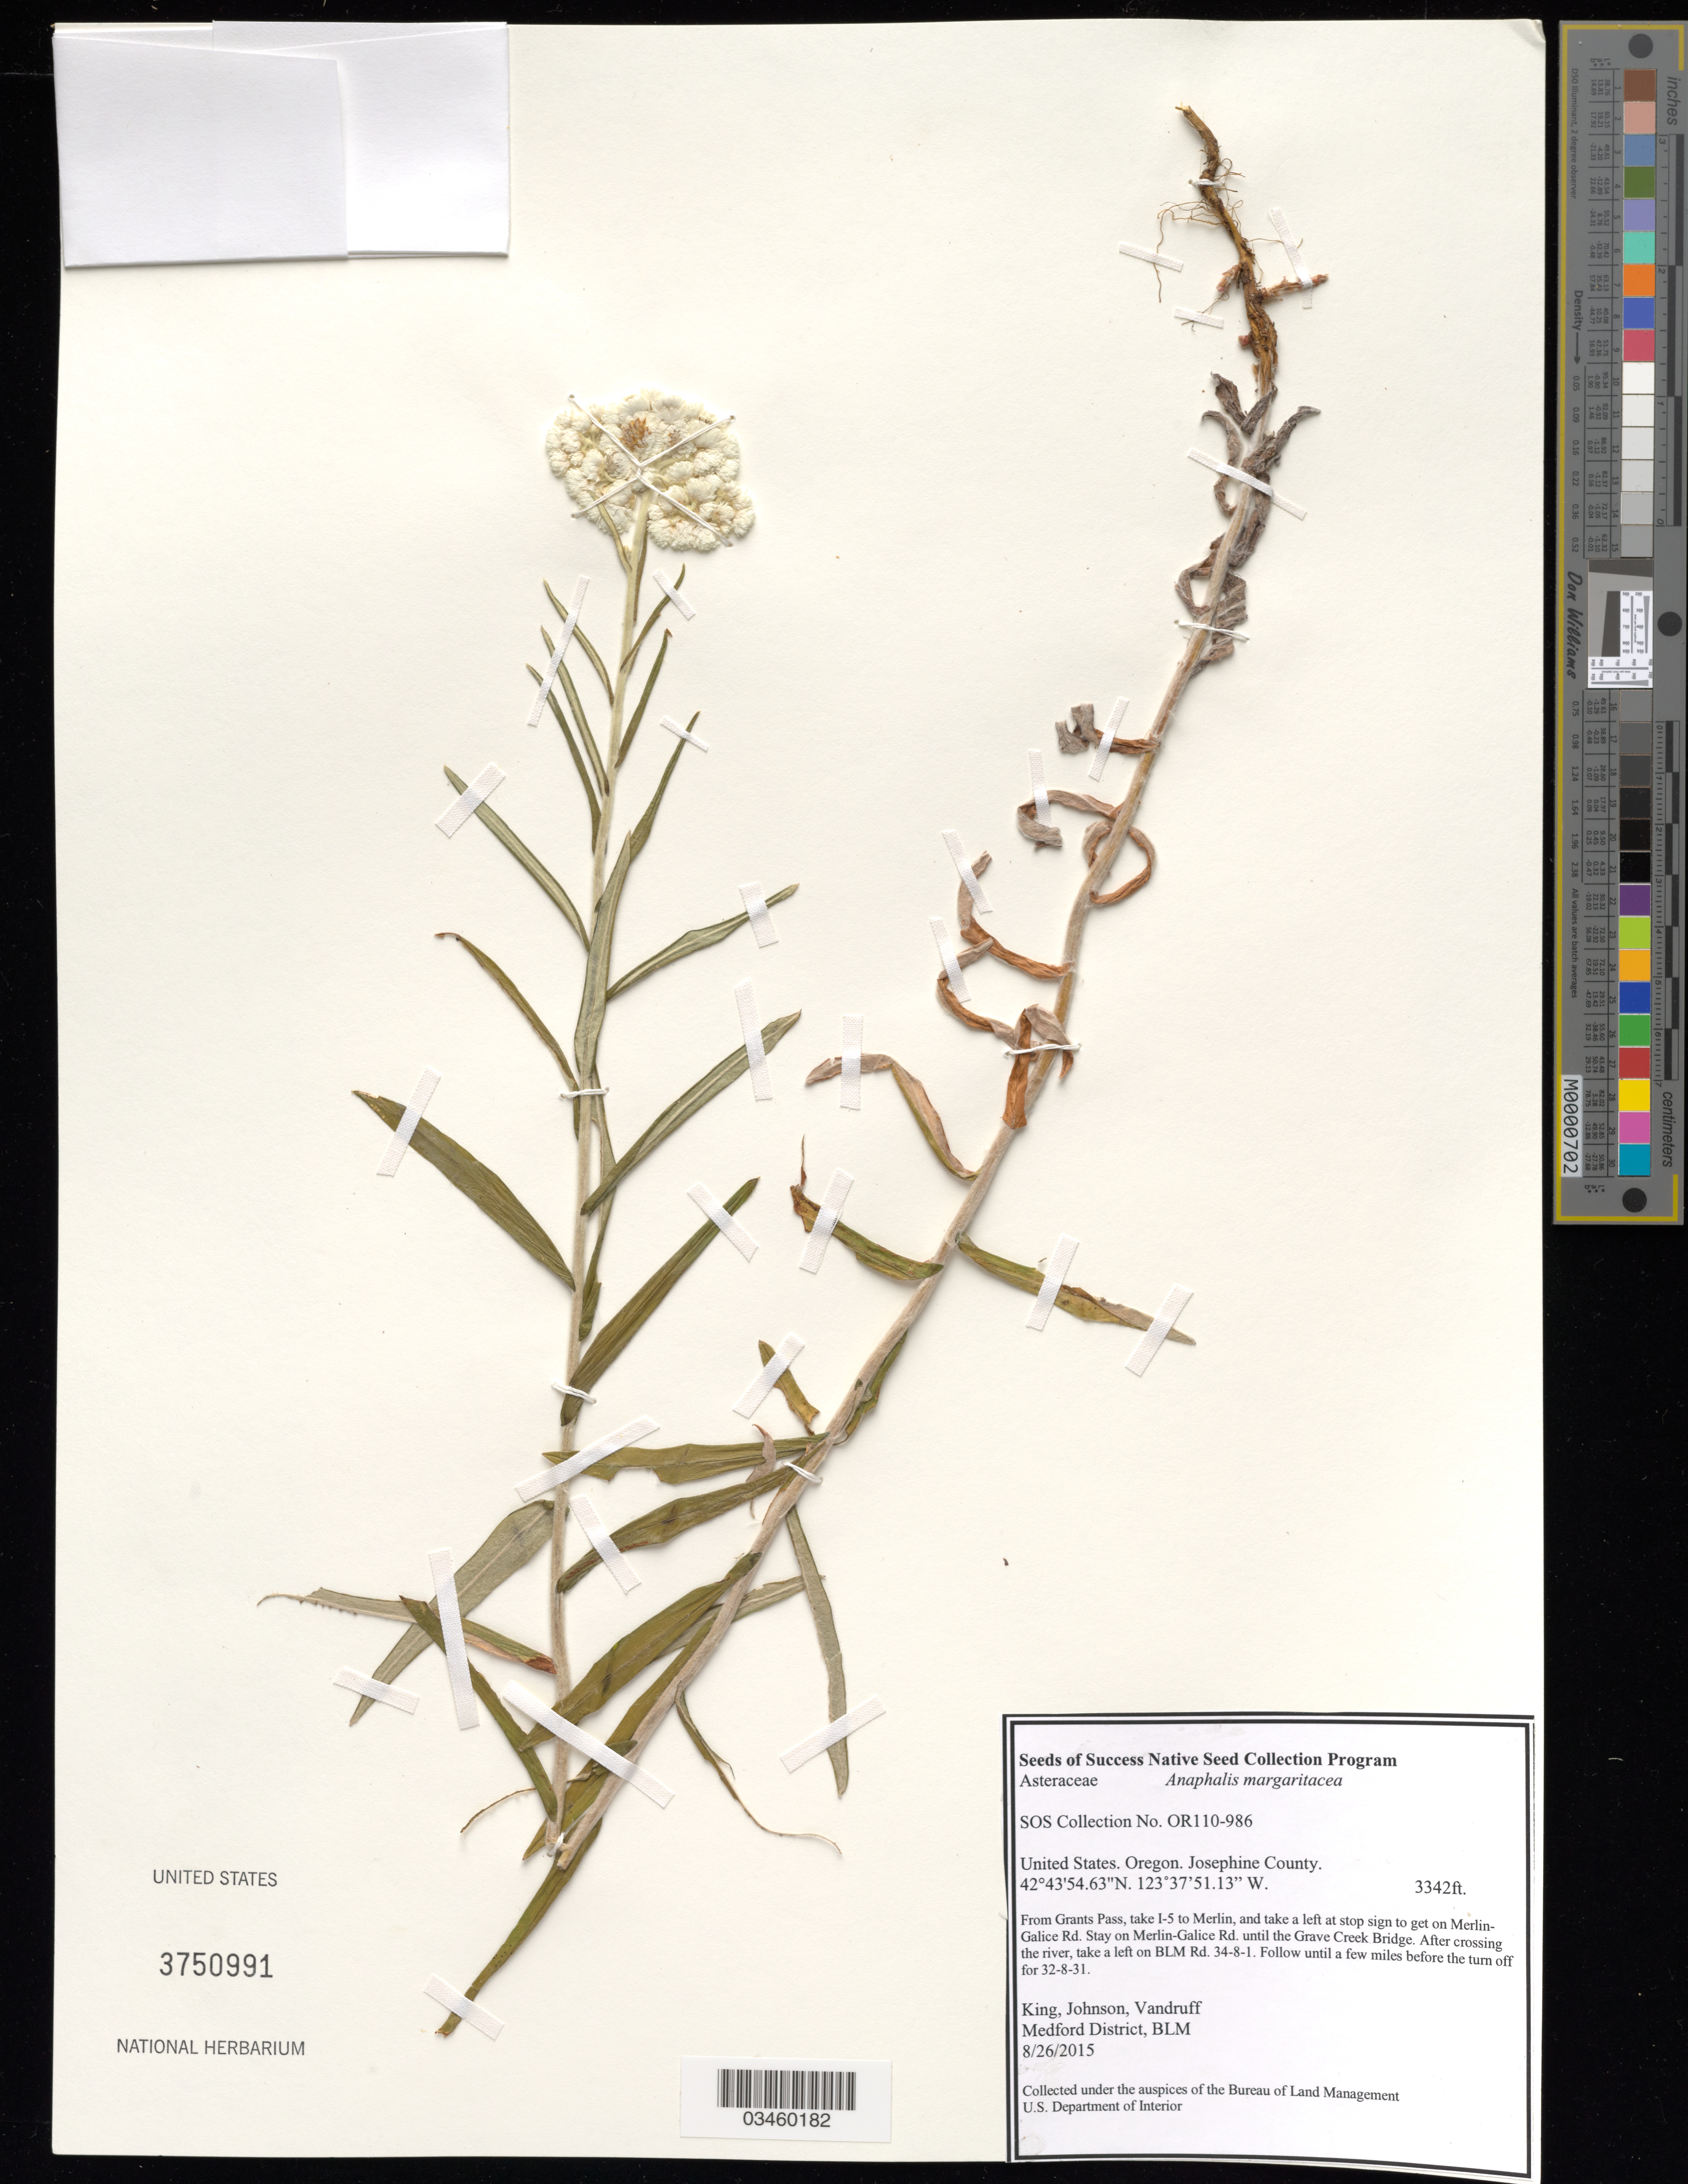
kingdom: Plantae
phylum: Tracheophyta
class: Magnoliopsida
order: Asterales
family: Asteraceae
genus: Anaphalis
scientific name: Anaphalis margaritacea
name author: (L.) Benth. & Hook. f.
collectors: King, --, -- Johnson & -. Vandruff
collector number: OR110-986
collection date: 2015-08-26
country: United States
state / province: Oregon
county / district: Josephine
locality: BLM Rd. 34-8-1 a few miles before the turn off for 32-8-31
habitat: Mixed forest- Doug fir, red huckleberry, salal, fireweed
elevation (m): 1019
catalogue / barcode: US 3750991